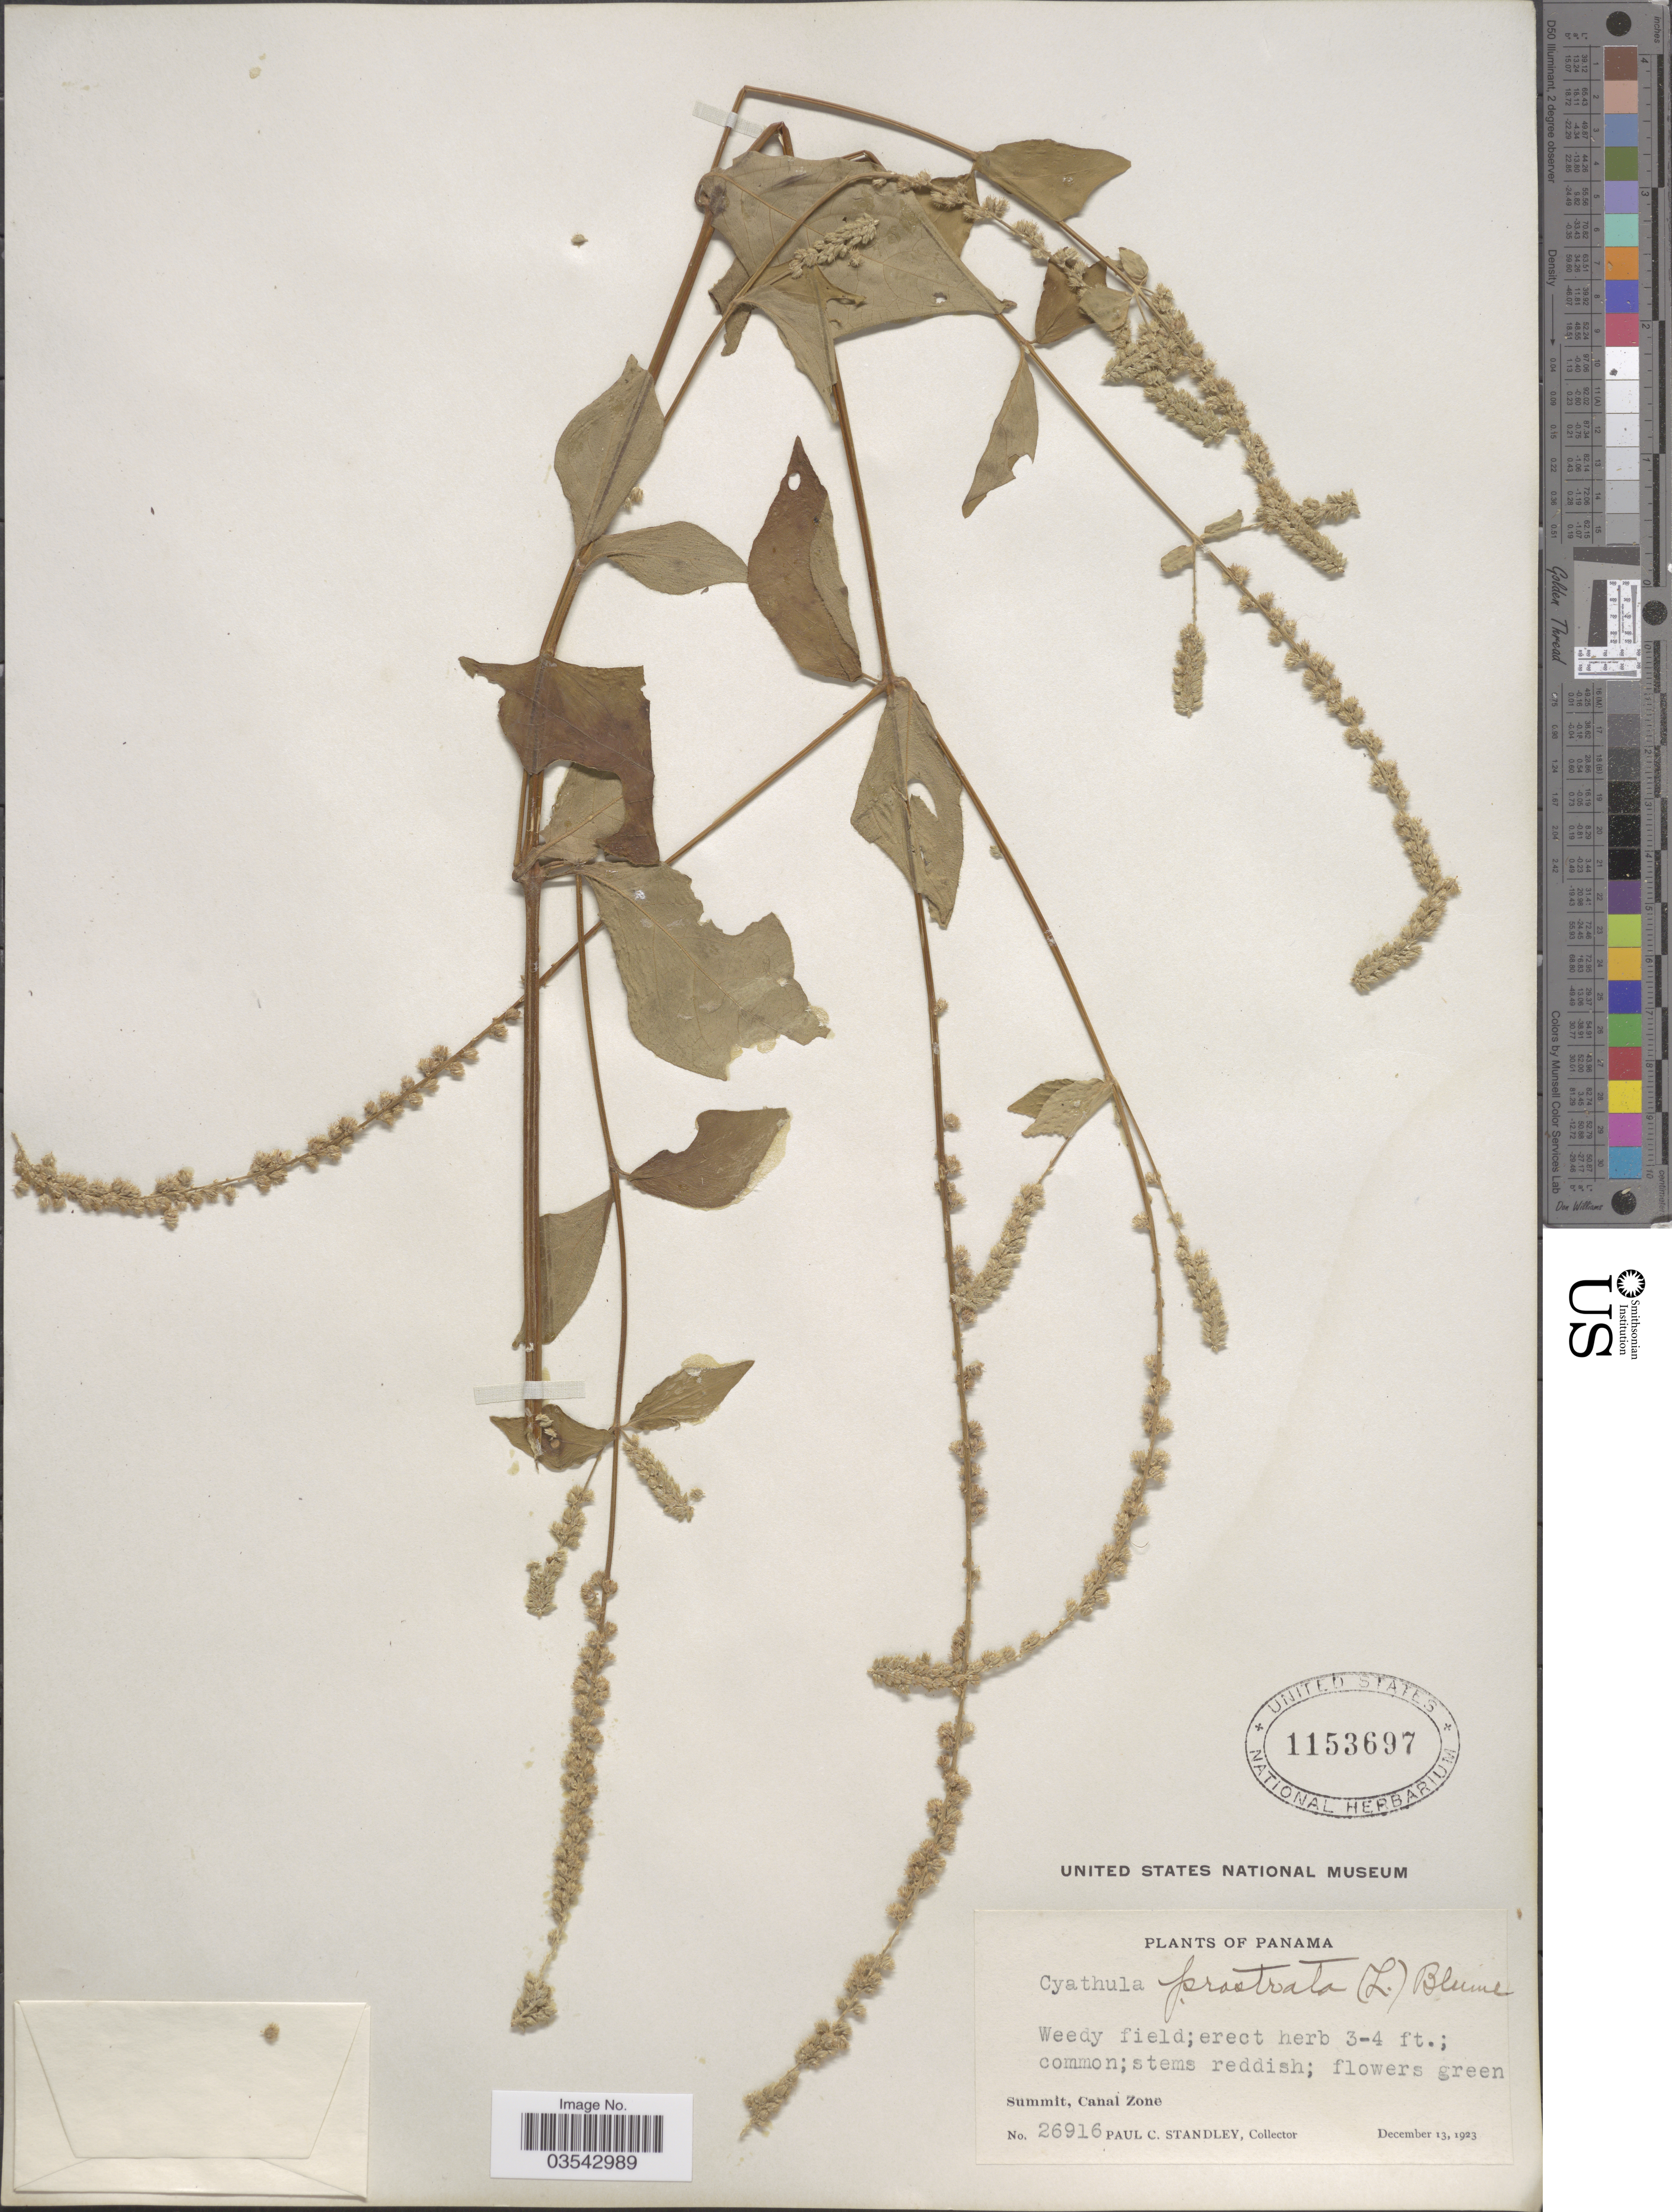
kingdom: Plantae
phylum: Tracheophyta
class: Magnoliopsida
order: Caryophyllales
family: Amaranthaceae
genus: Cyathula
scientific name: Cyathula prostrata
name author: (L.) Blume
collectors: P. C. Standley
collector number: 26916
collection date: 1923-12-13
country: Panama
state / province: Colón / Panamá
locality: Summit, Canal Zone.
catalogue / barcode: US 1153697